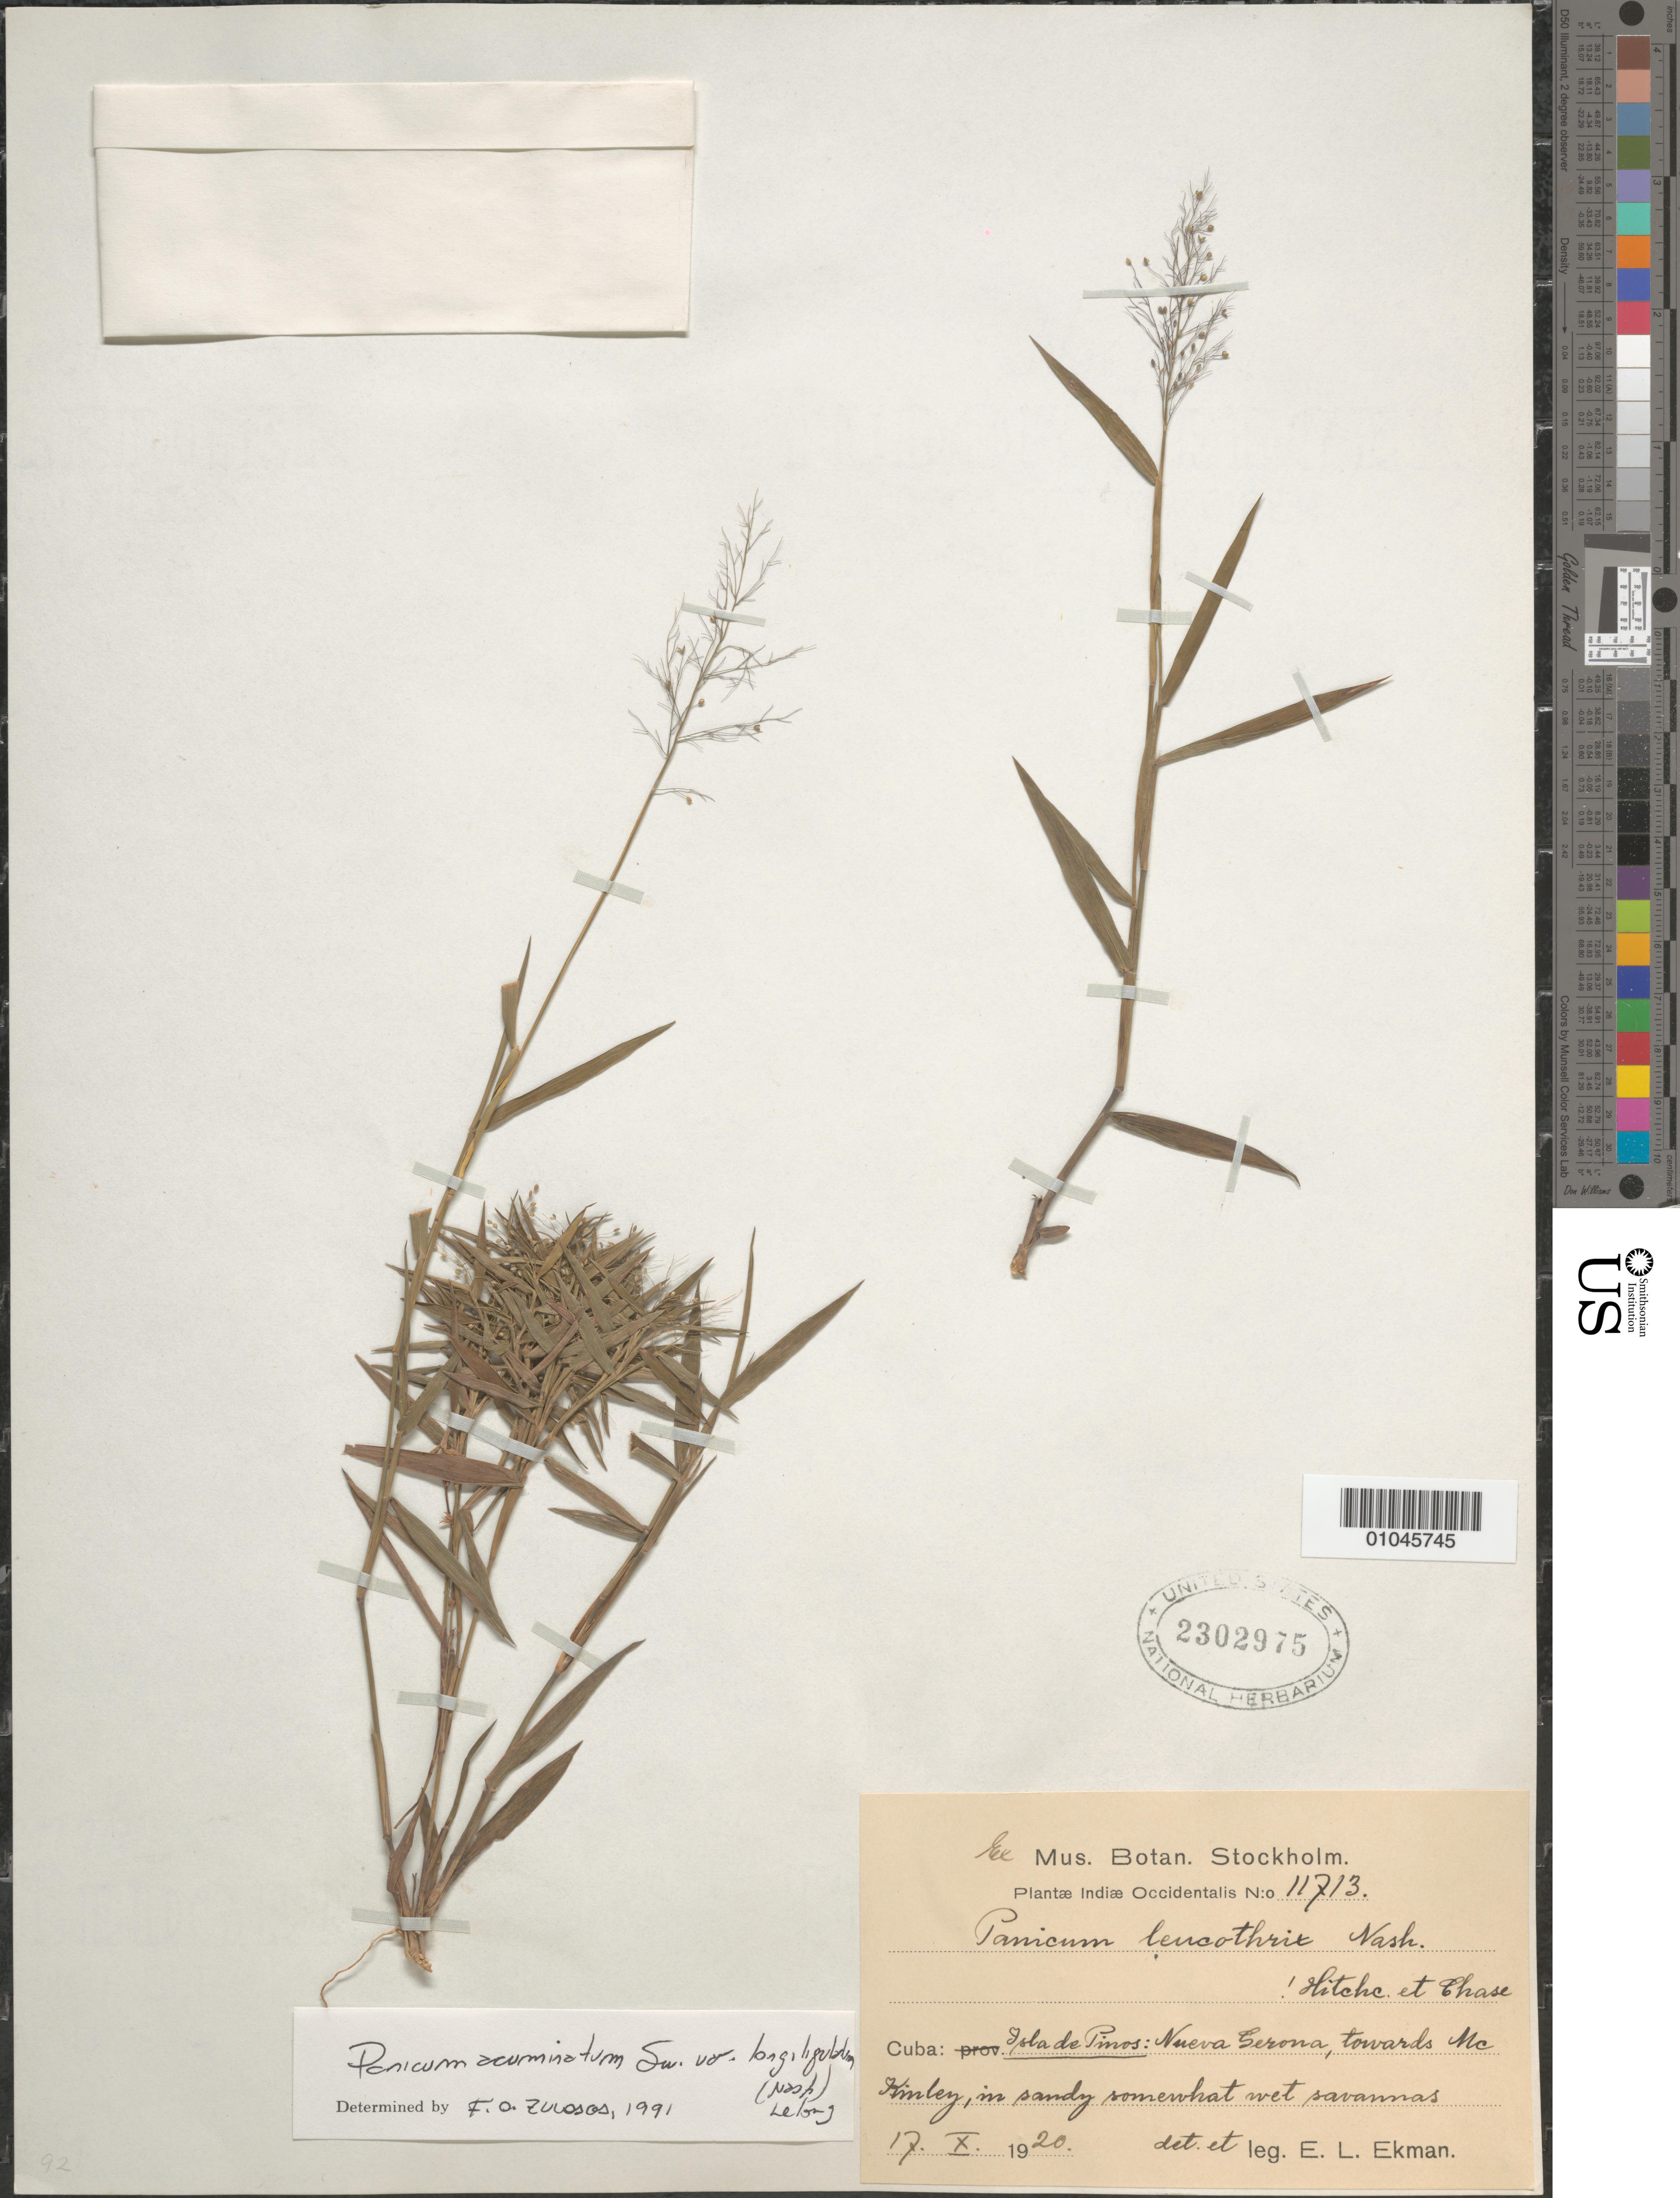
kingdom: Plantae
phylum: Tracheophyta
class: Liliopsida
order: Poales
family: Poaceae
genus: Panicum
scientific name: Panicum acuminatum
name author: Sw.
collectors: E. L. Ekman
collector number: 11713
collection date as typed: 17 Oct 1920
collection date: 1920-10-17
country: Cuba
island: Cuba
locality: Gola de Pinos: Nueva Geroma, towards Mc Hinely, in sandy somewhat wet swamps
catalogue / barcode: US 2302975